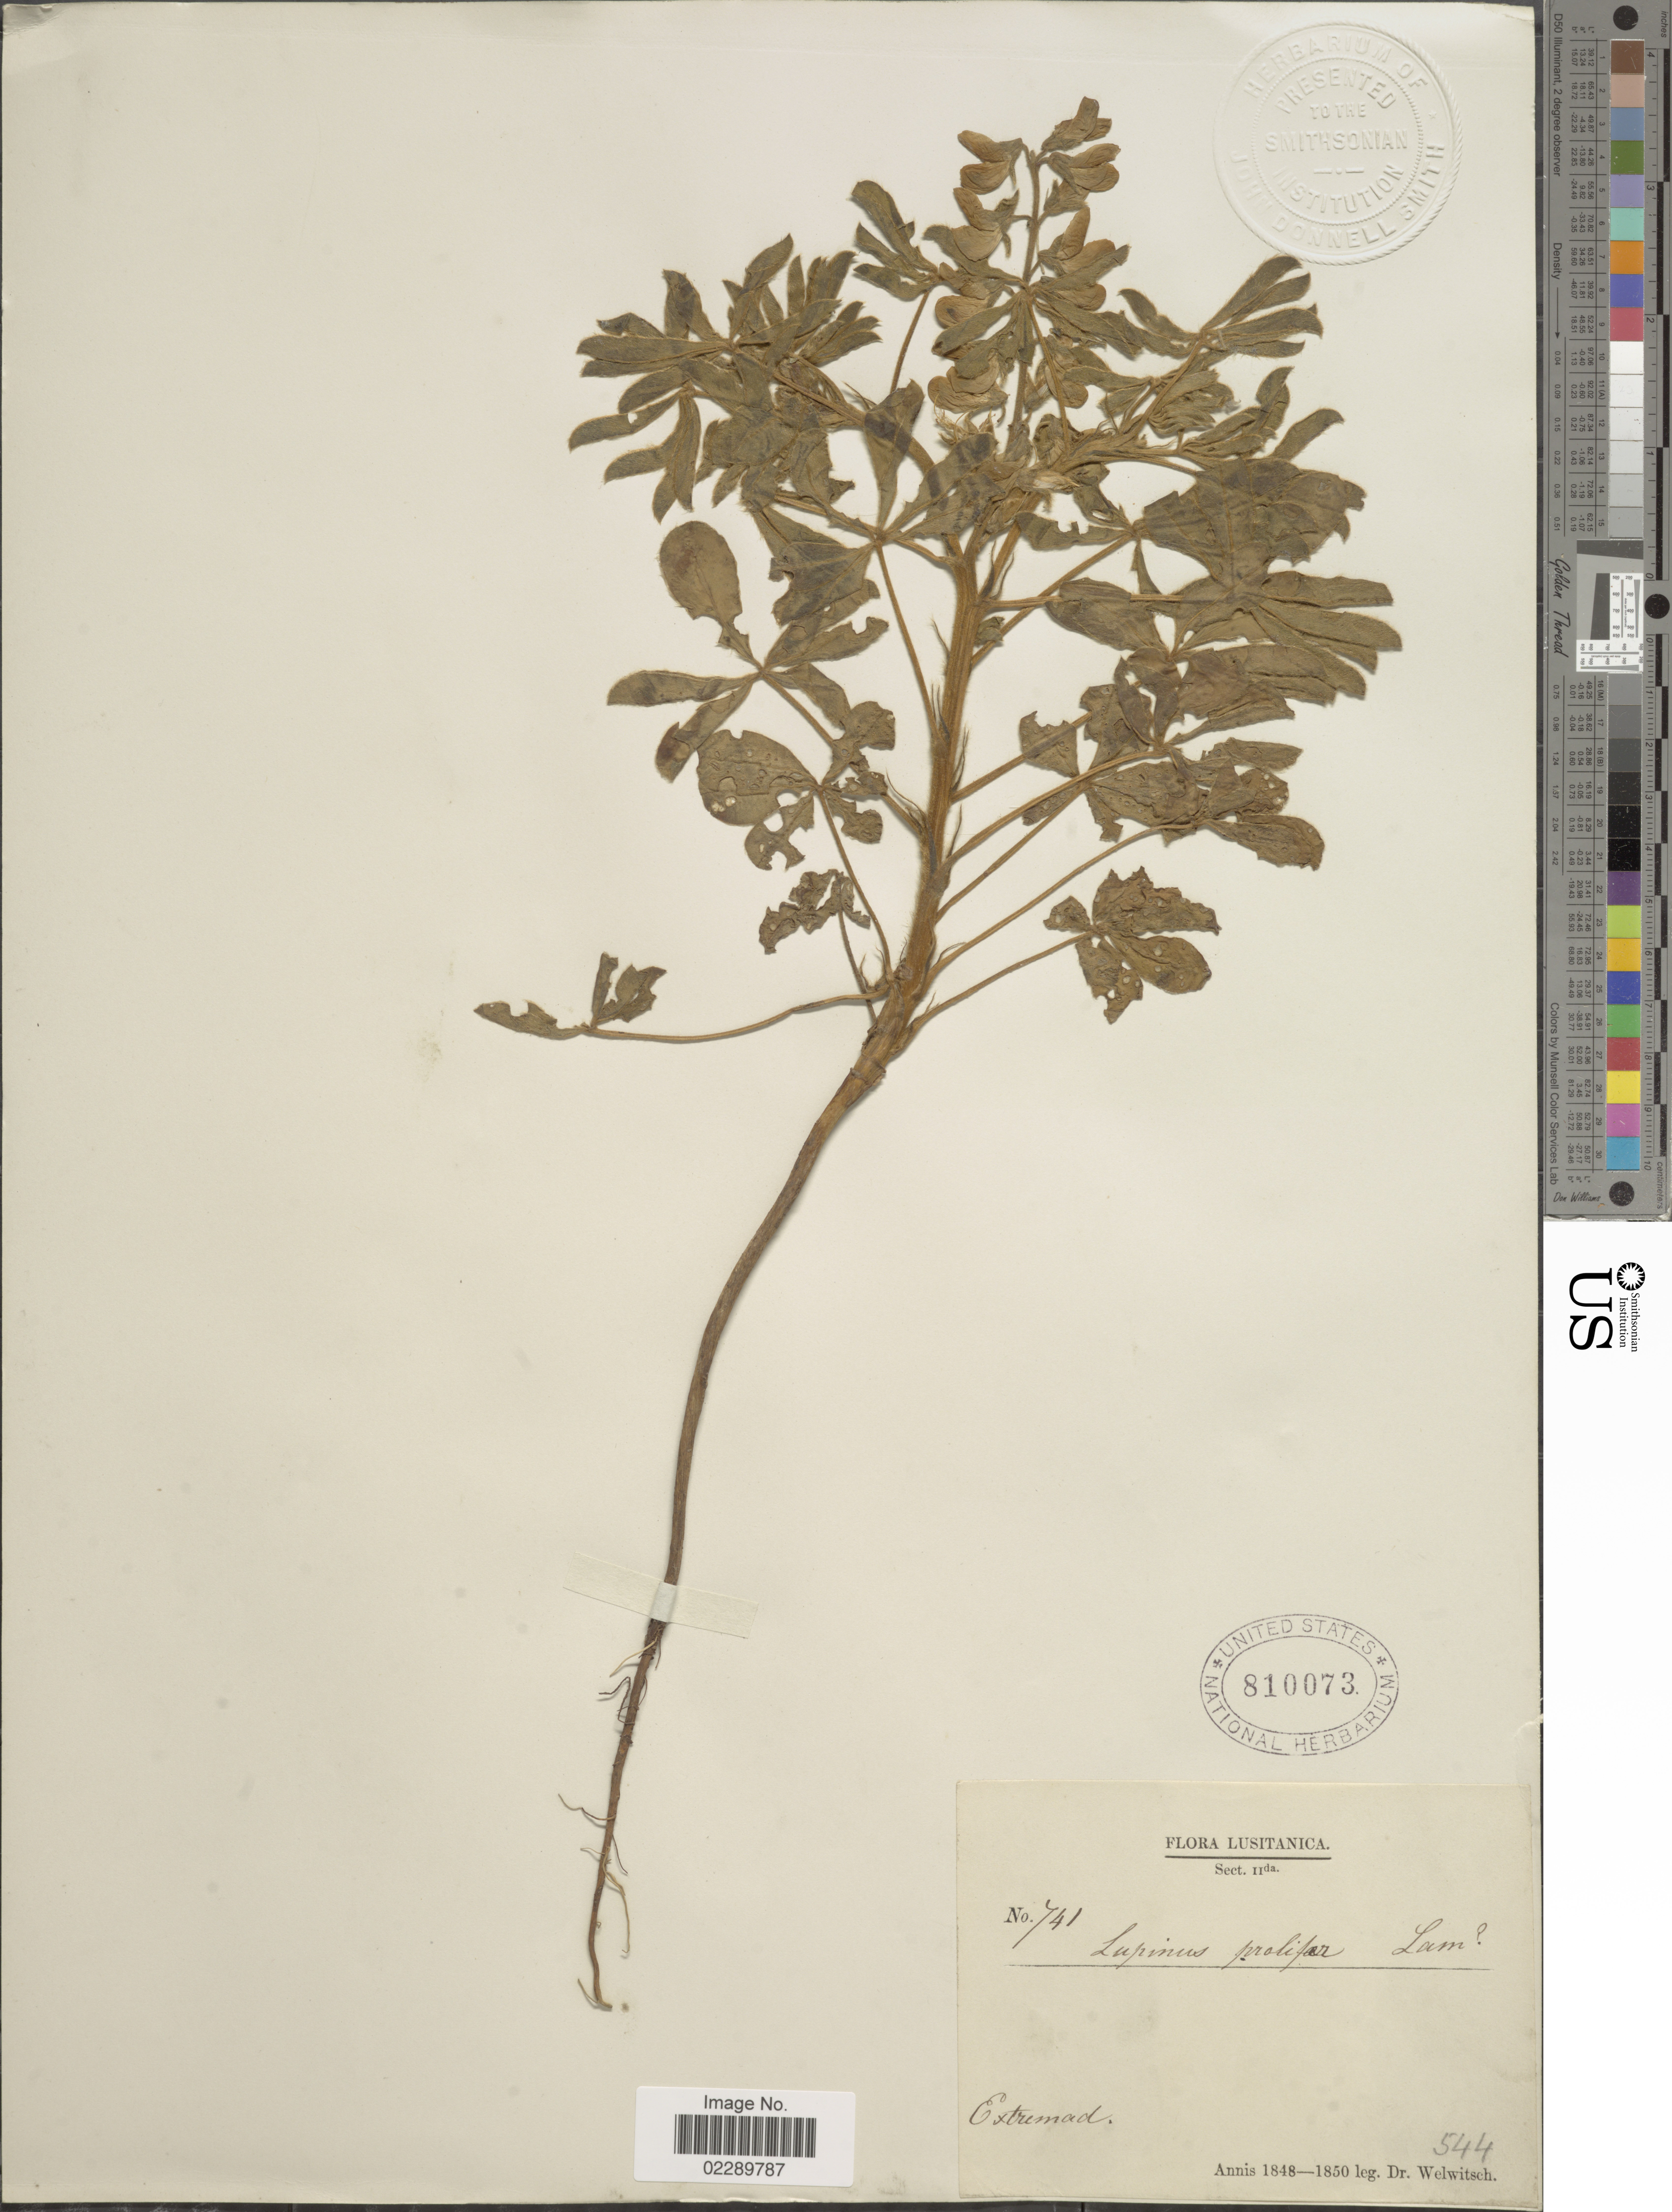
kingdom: Plantae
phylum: Tracheophyta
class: Magnoliopsida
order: Fabales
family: Fabaceae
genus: Lupinus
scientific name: Lupinus prolifer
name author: Desr.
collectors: -. Welwitsch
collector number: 741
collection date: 1848/1850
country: Portugal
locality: Lusitanica. Extremad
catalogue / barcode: US 810073